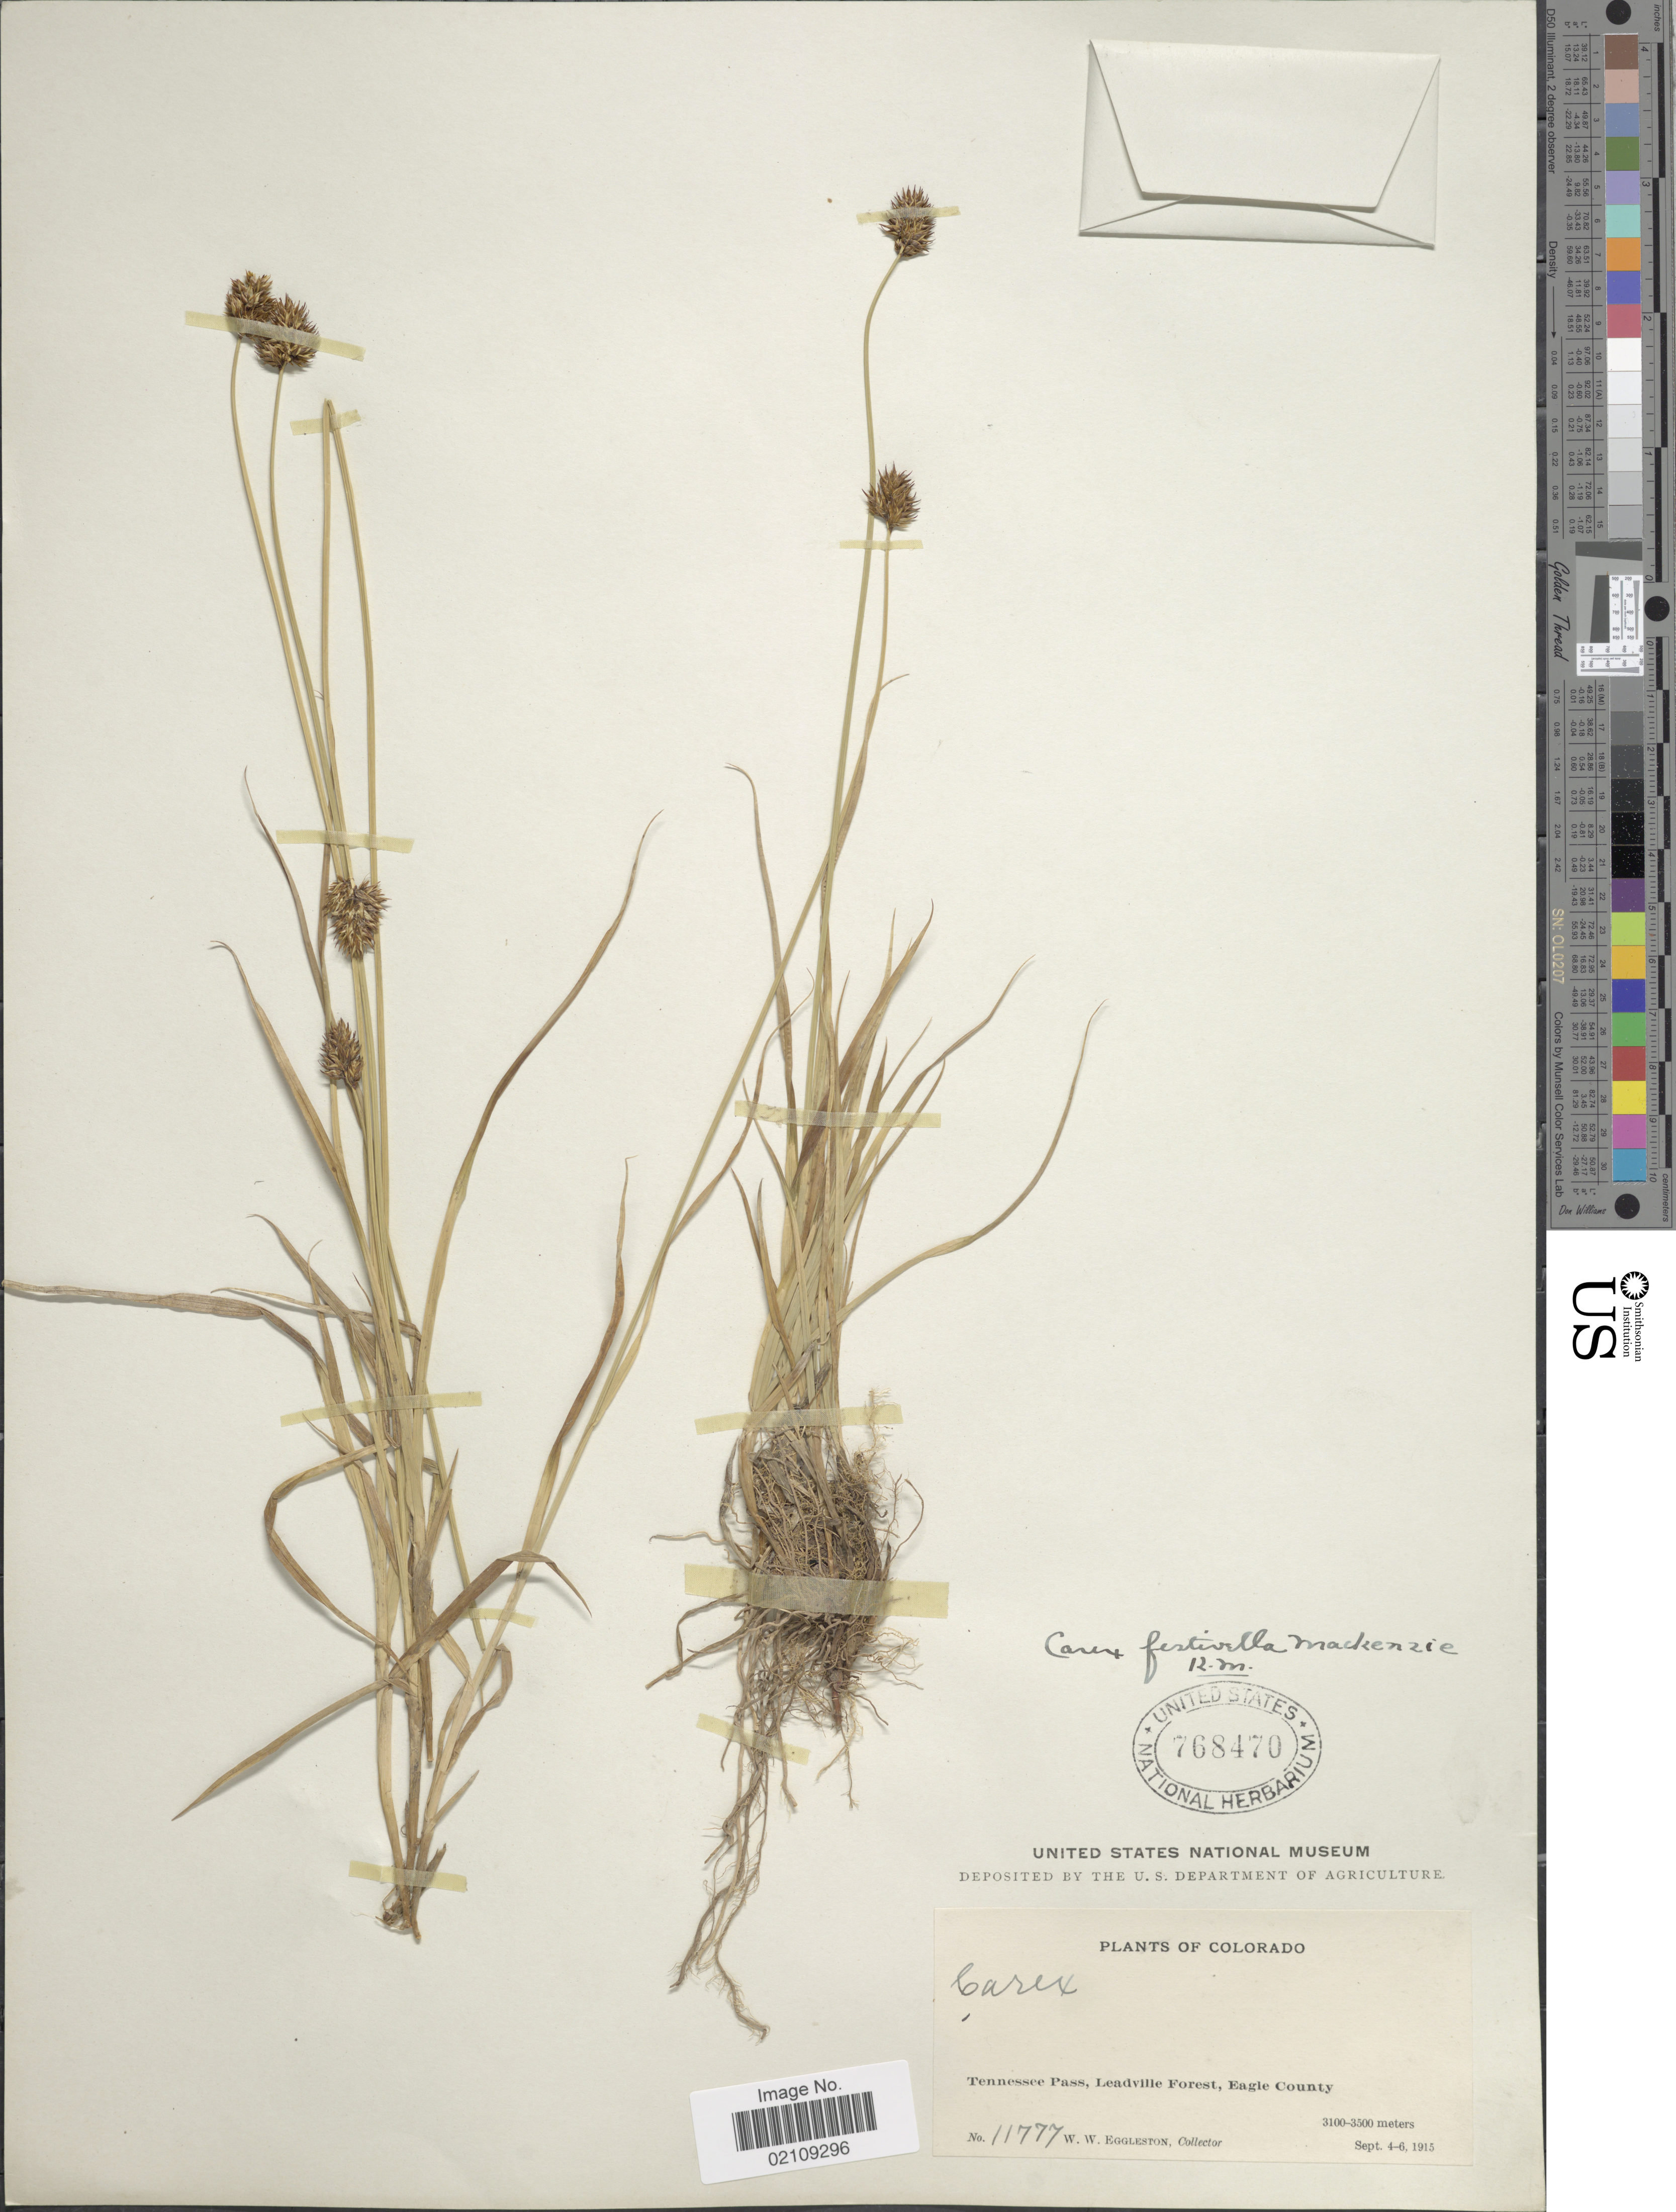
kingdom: Plantae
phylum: Tracheophyta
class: Liliopsida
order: Poales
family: Cyperaceae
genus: Carex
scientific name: Carex microptera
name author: Mack.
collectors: W. W. Eggleston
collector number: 11777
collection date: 1915-09-04/1915-09-06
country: United States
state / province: Colorado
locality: Tennessee Pass, Leadville Forest, Eagle County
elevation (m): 3100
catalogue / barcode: US 768470